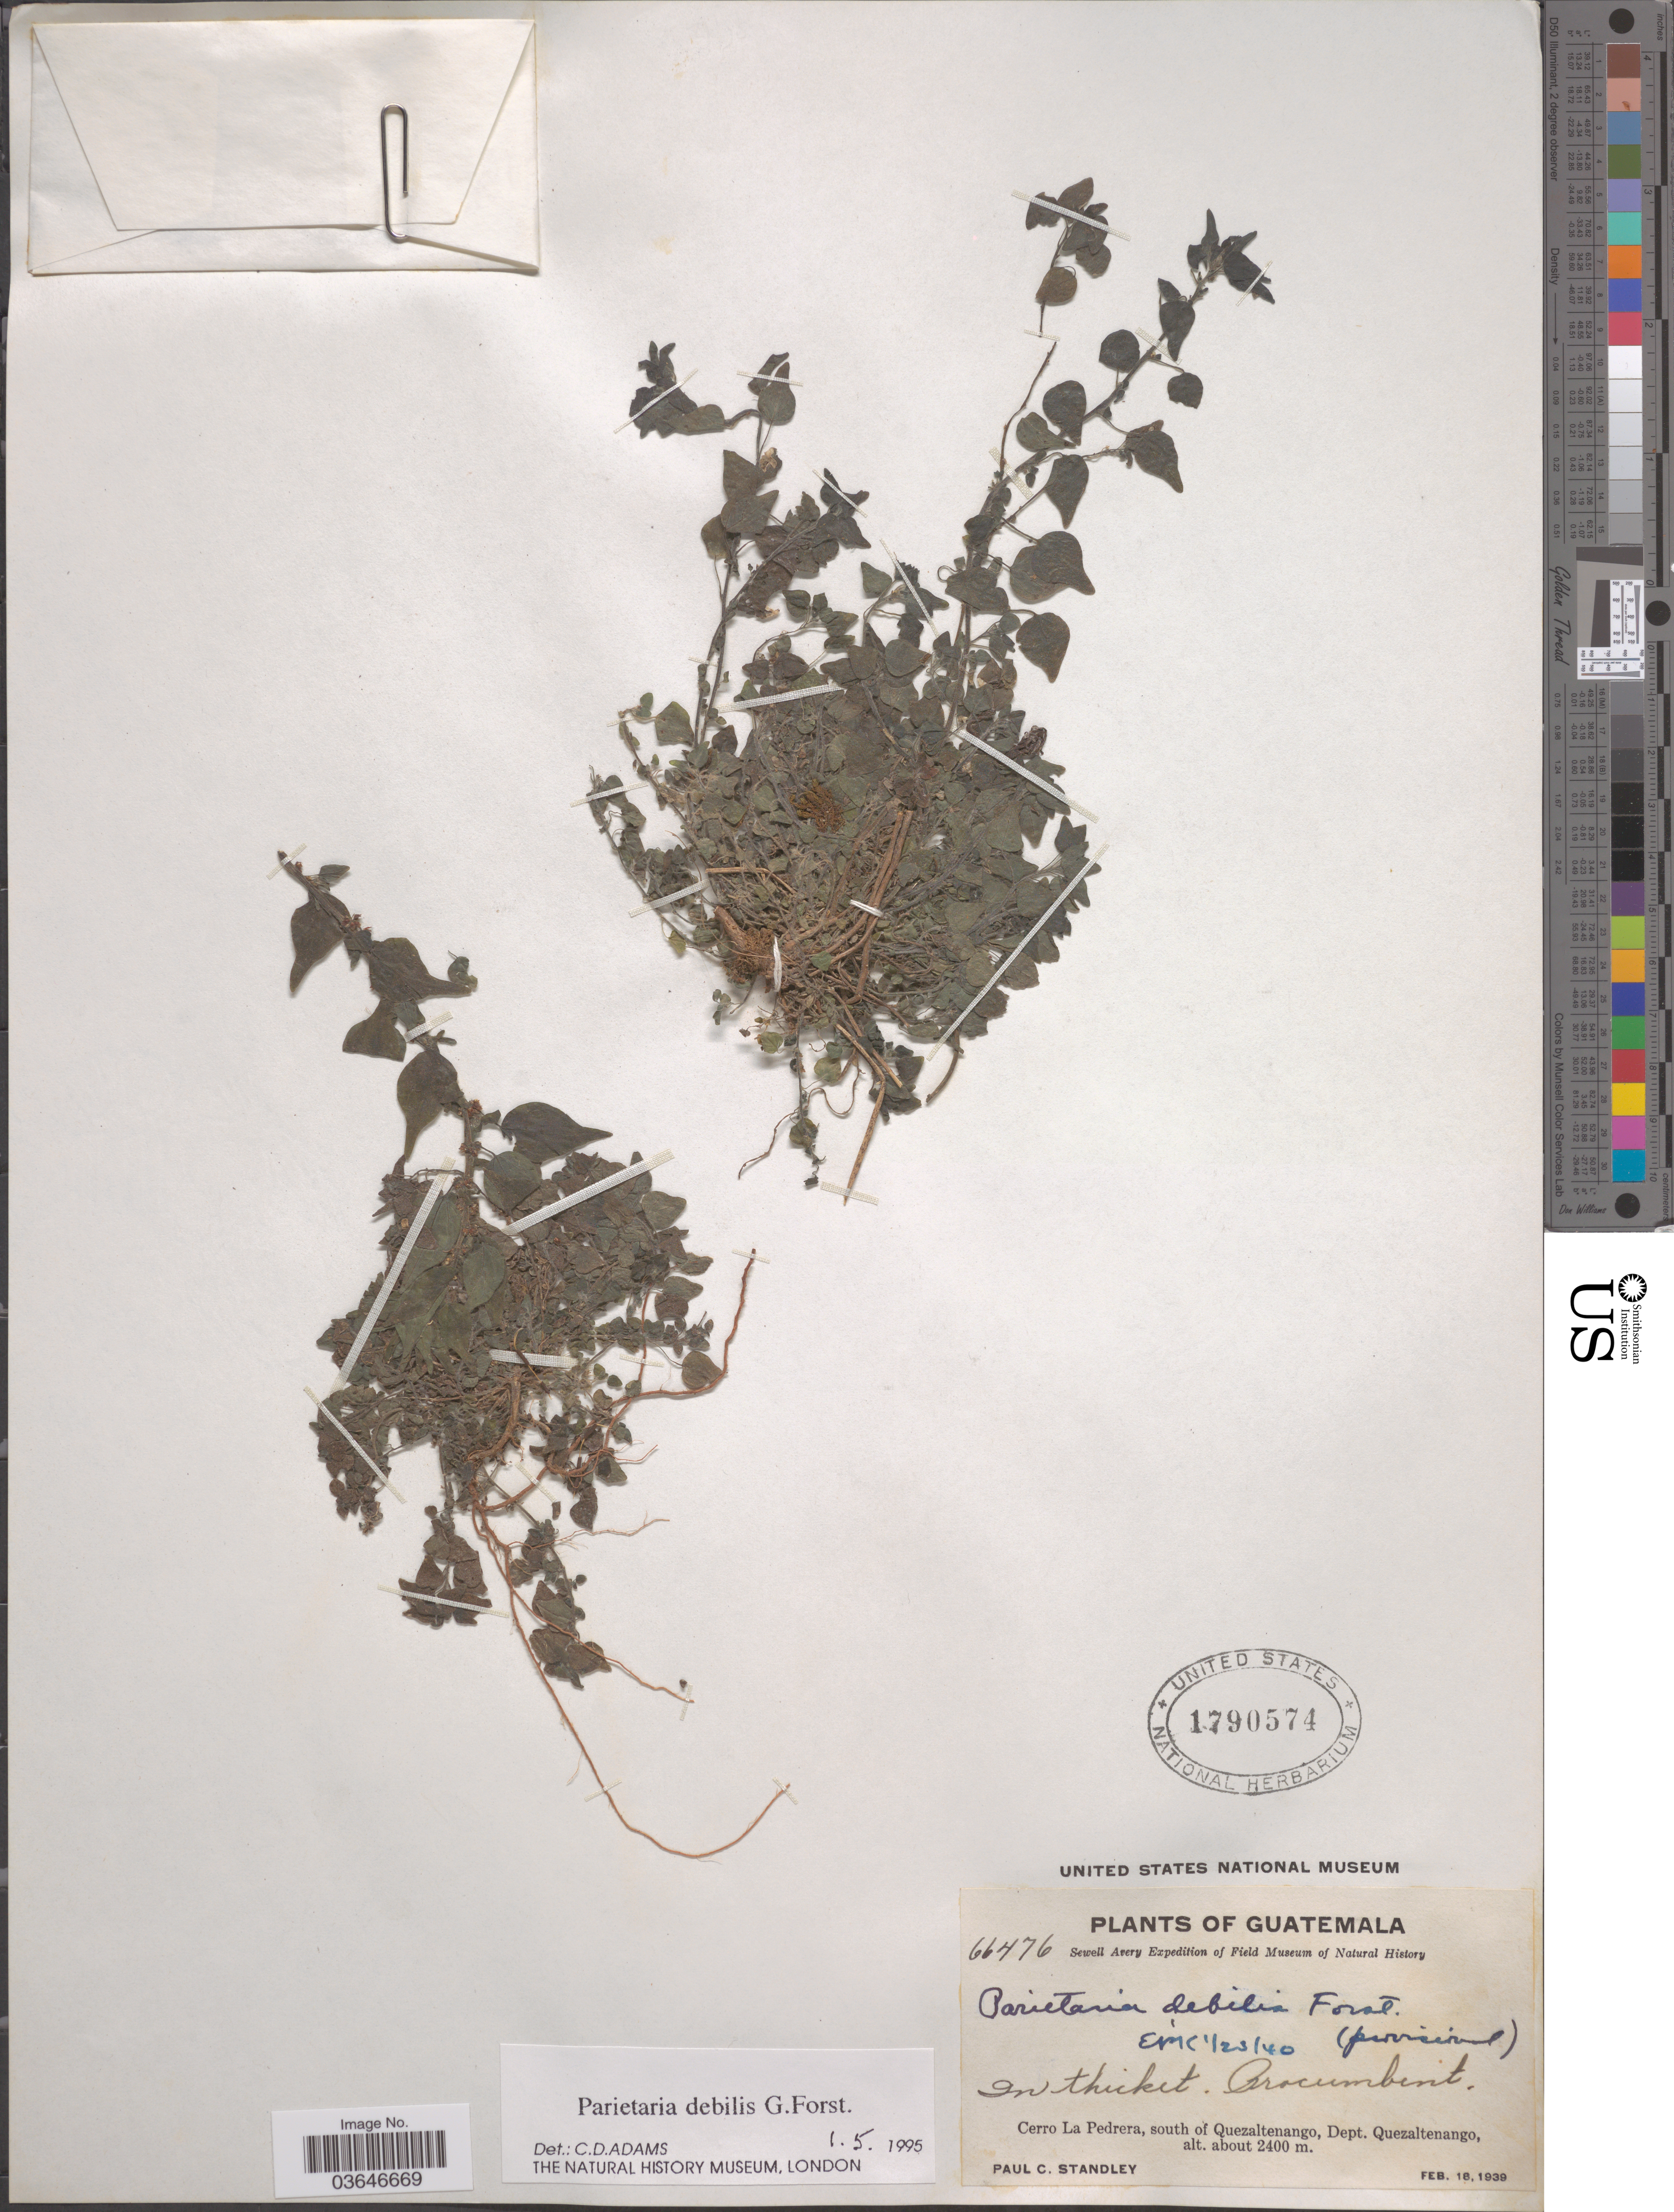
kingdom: Plantae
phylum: Tracheophyta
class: Magnoliopsida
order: Rosales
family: Urticaceae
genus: Parietaria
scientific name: Parietaria debilis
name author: G. Forst.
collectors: P. C. Standley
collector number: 66476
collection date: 1939-02-18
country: Guatemala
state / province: Quetzaltenango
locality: Cerro La Pedrera, south of Quezaltenango, Dept. Quezaltenango.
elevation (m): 2400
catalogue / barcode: US 1790574